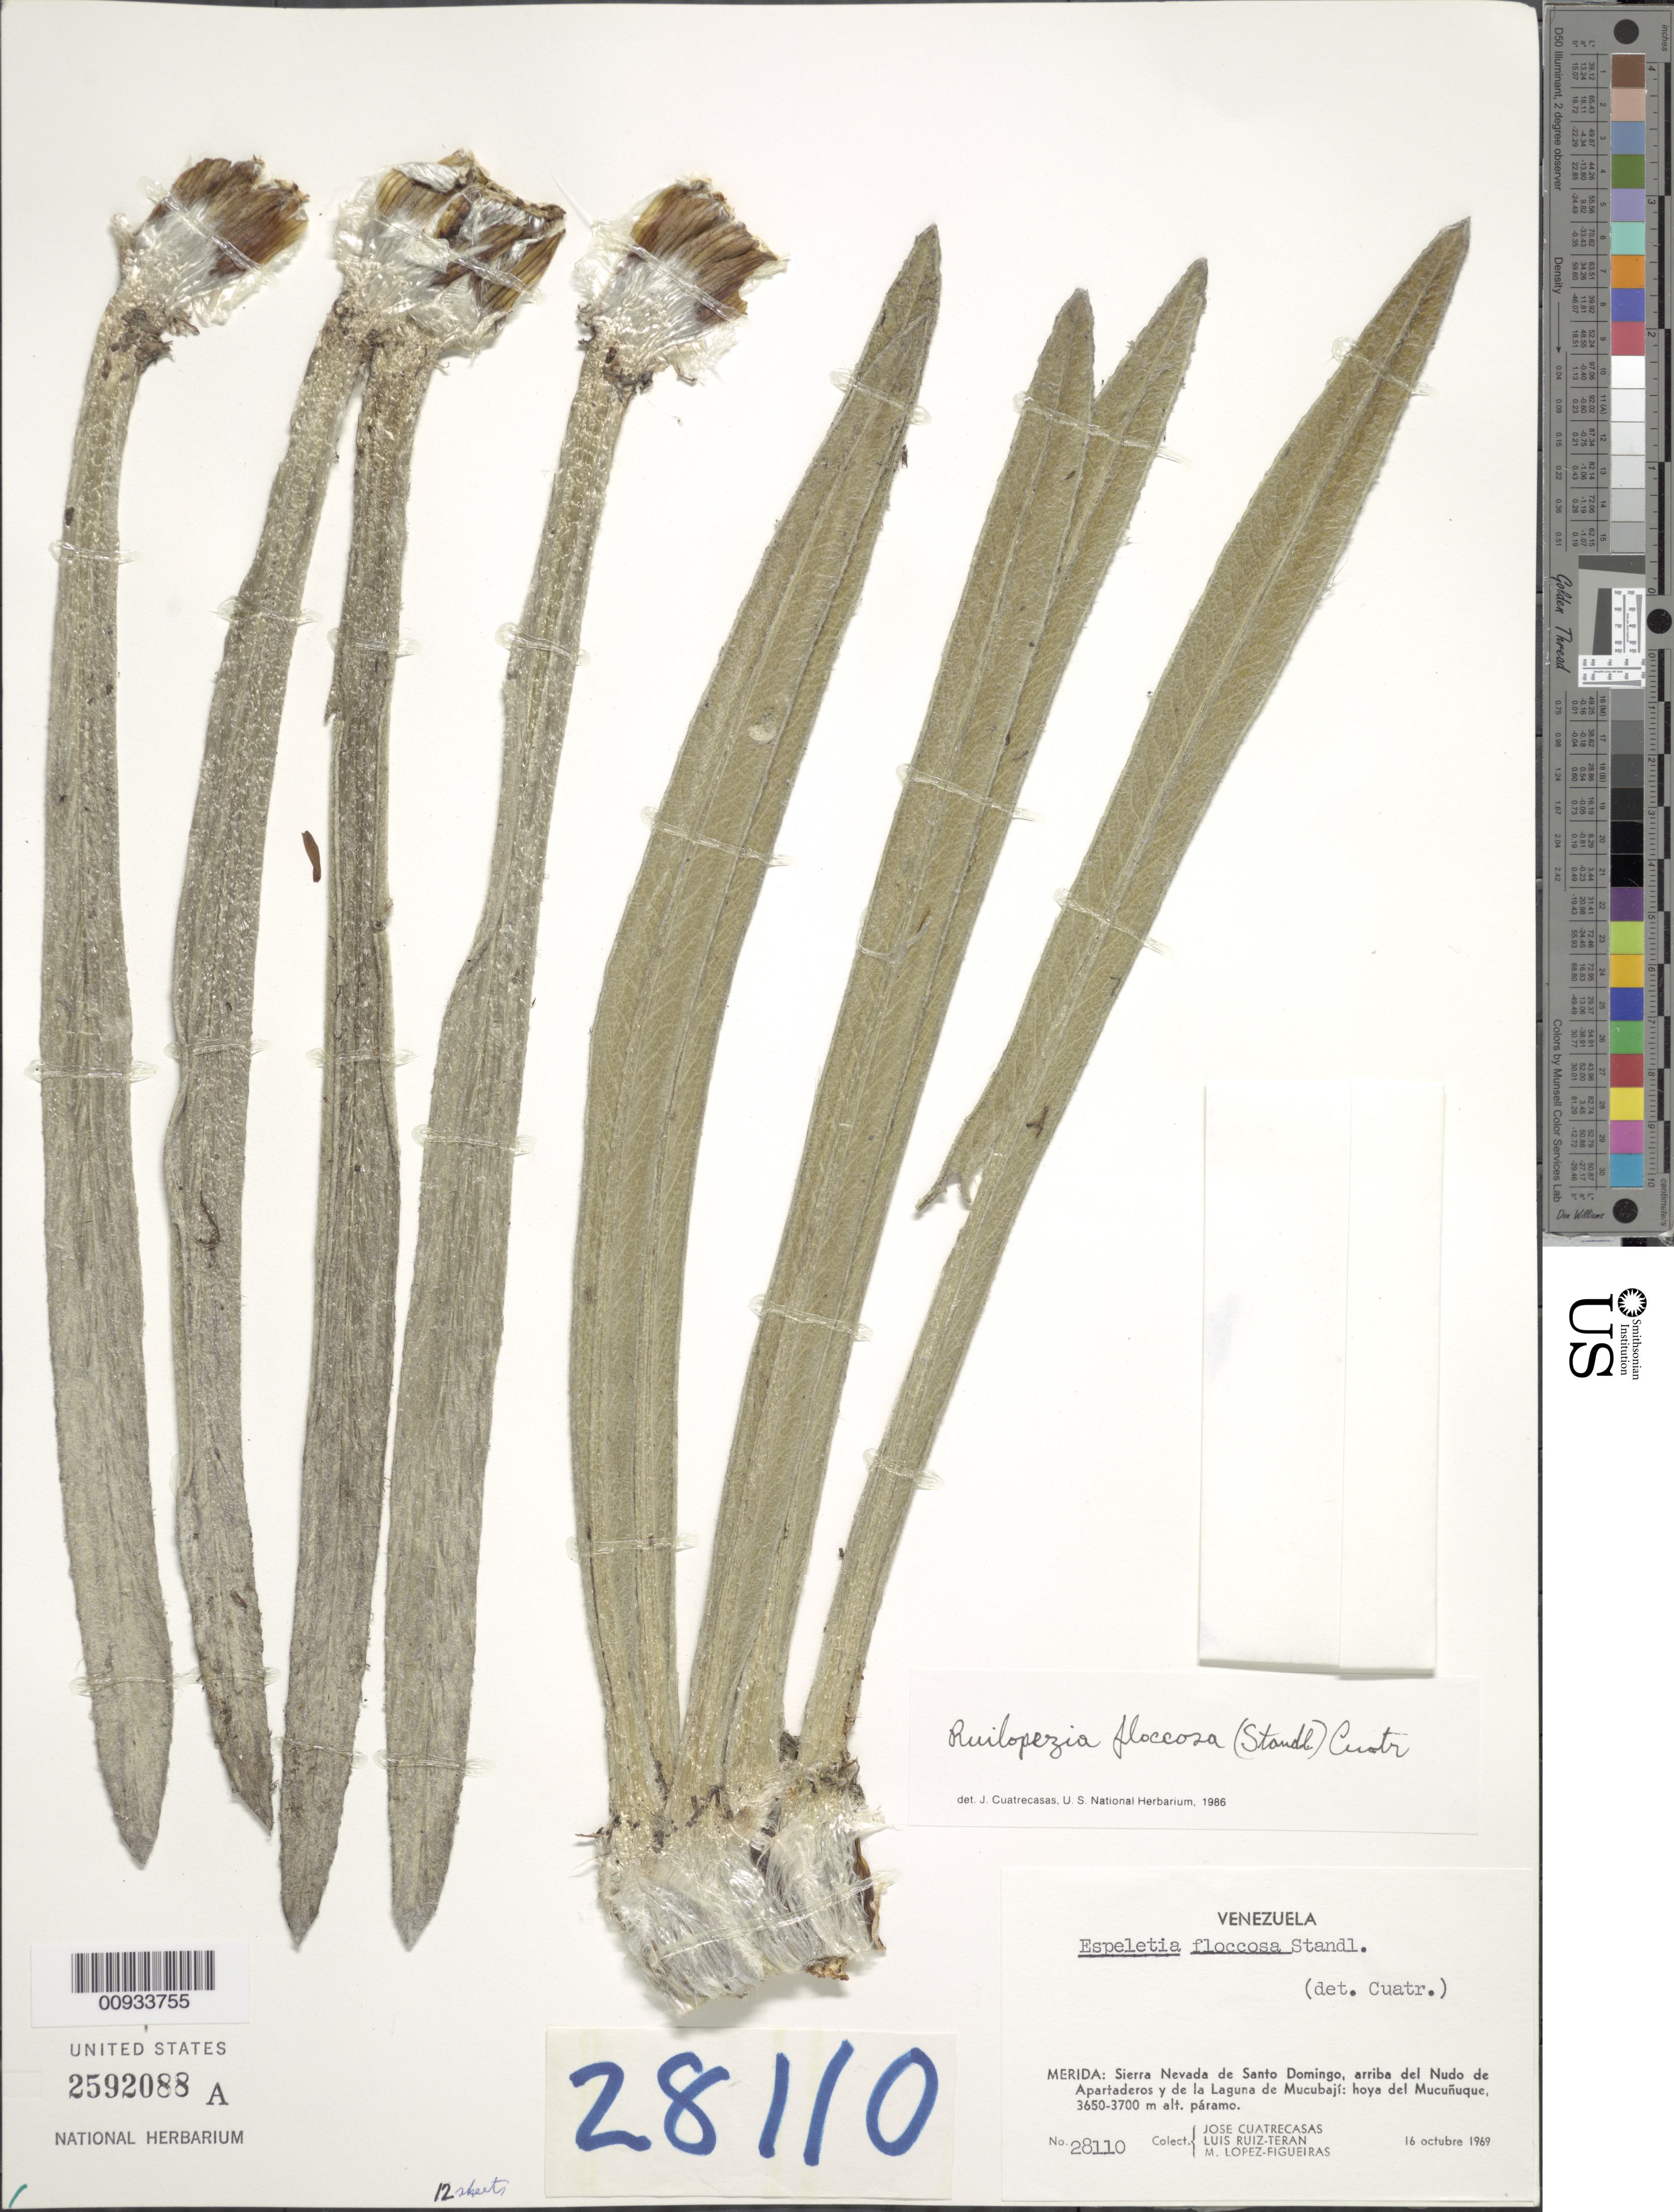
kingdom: Plantae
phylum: Tracheophyta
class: Magnoliopsida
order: Asterales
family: Asteraceae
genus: Ruilopezia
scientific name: Ruilopezia floccosa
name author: (Standl.) Cuatrec.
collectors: J. Cuatrecasas, L. Teran & M. López Figueiras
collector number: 28110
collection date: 1969-10-16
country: Venezuela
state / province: Mérida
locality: Sierra Nevada de la sSanto Domingo, arriba del Nudo de Apartaderos y de la Laguna de Mucubaji, Hoya del Mucunuque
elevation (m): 3650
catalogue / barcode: US 2592088A